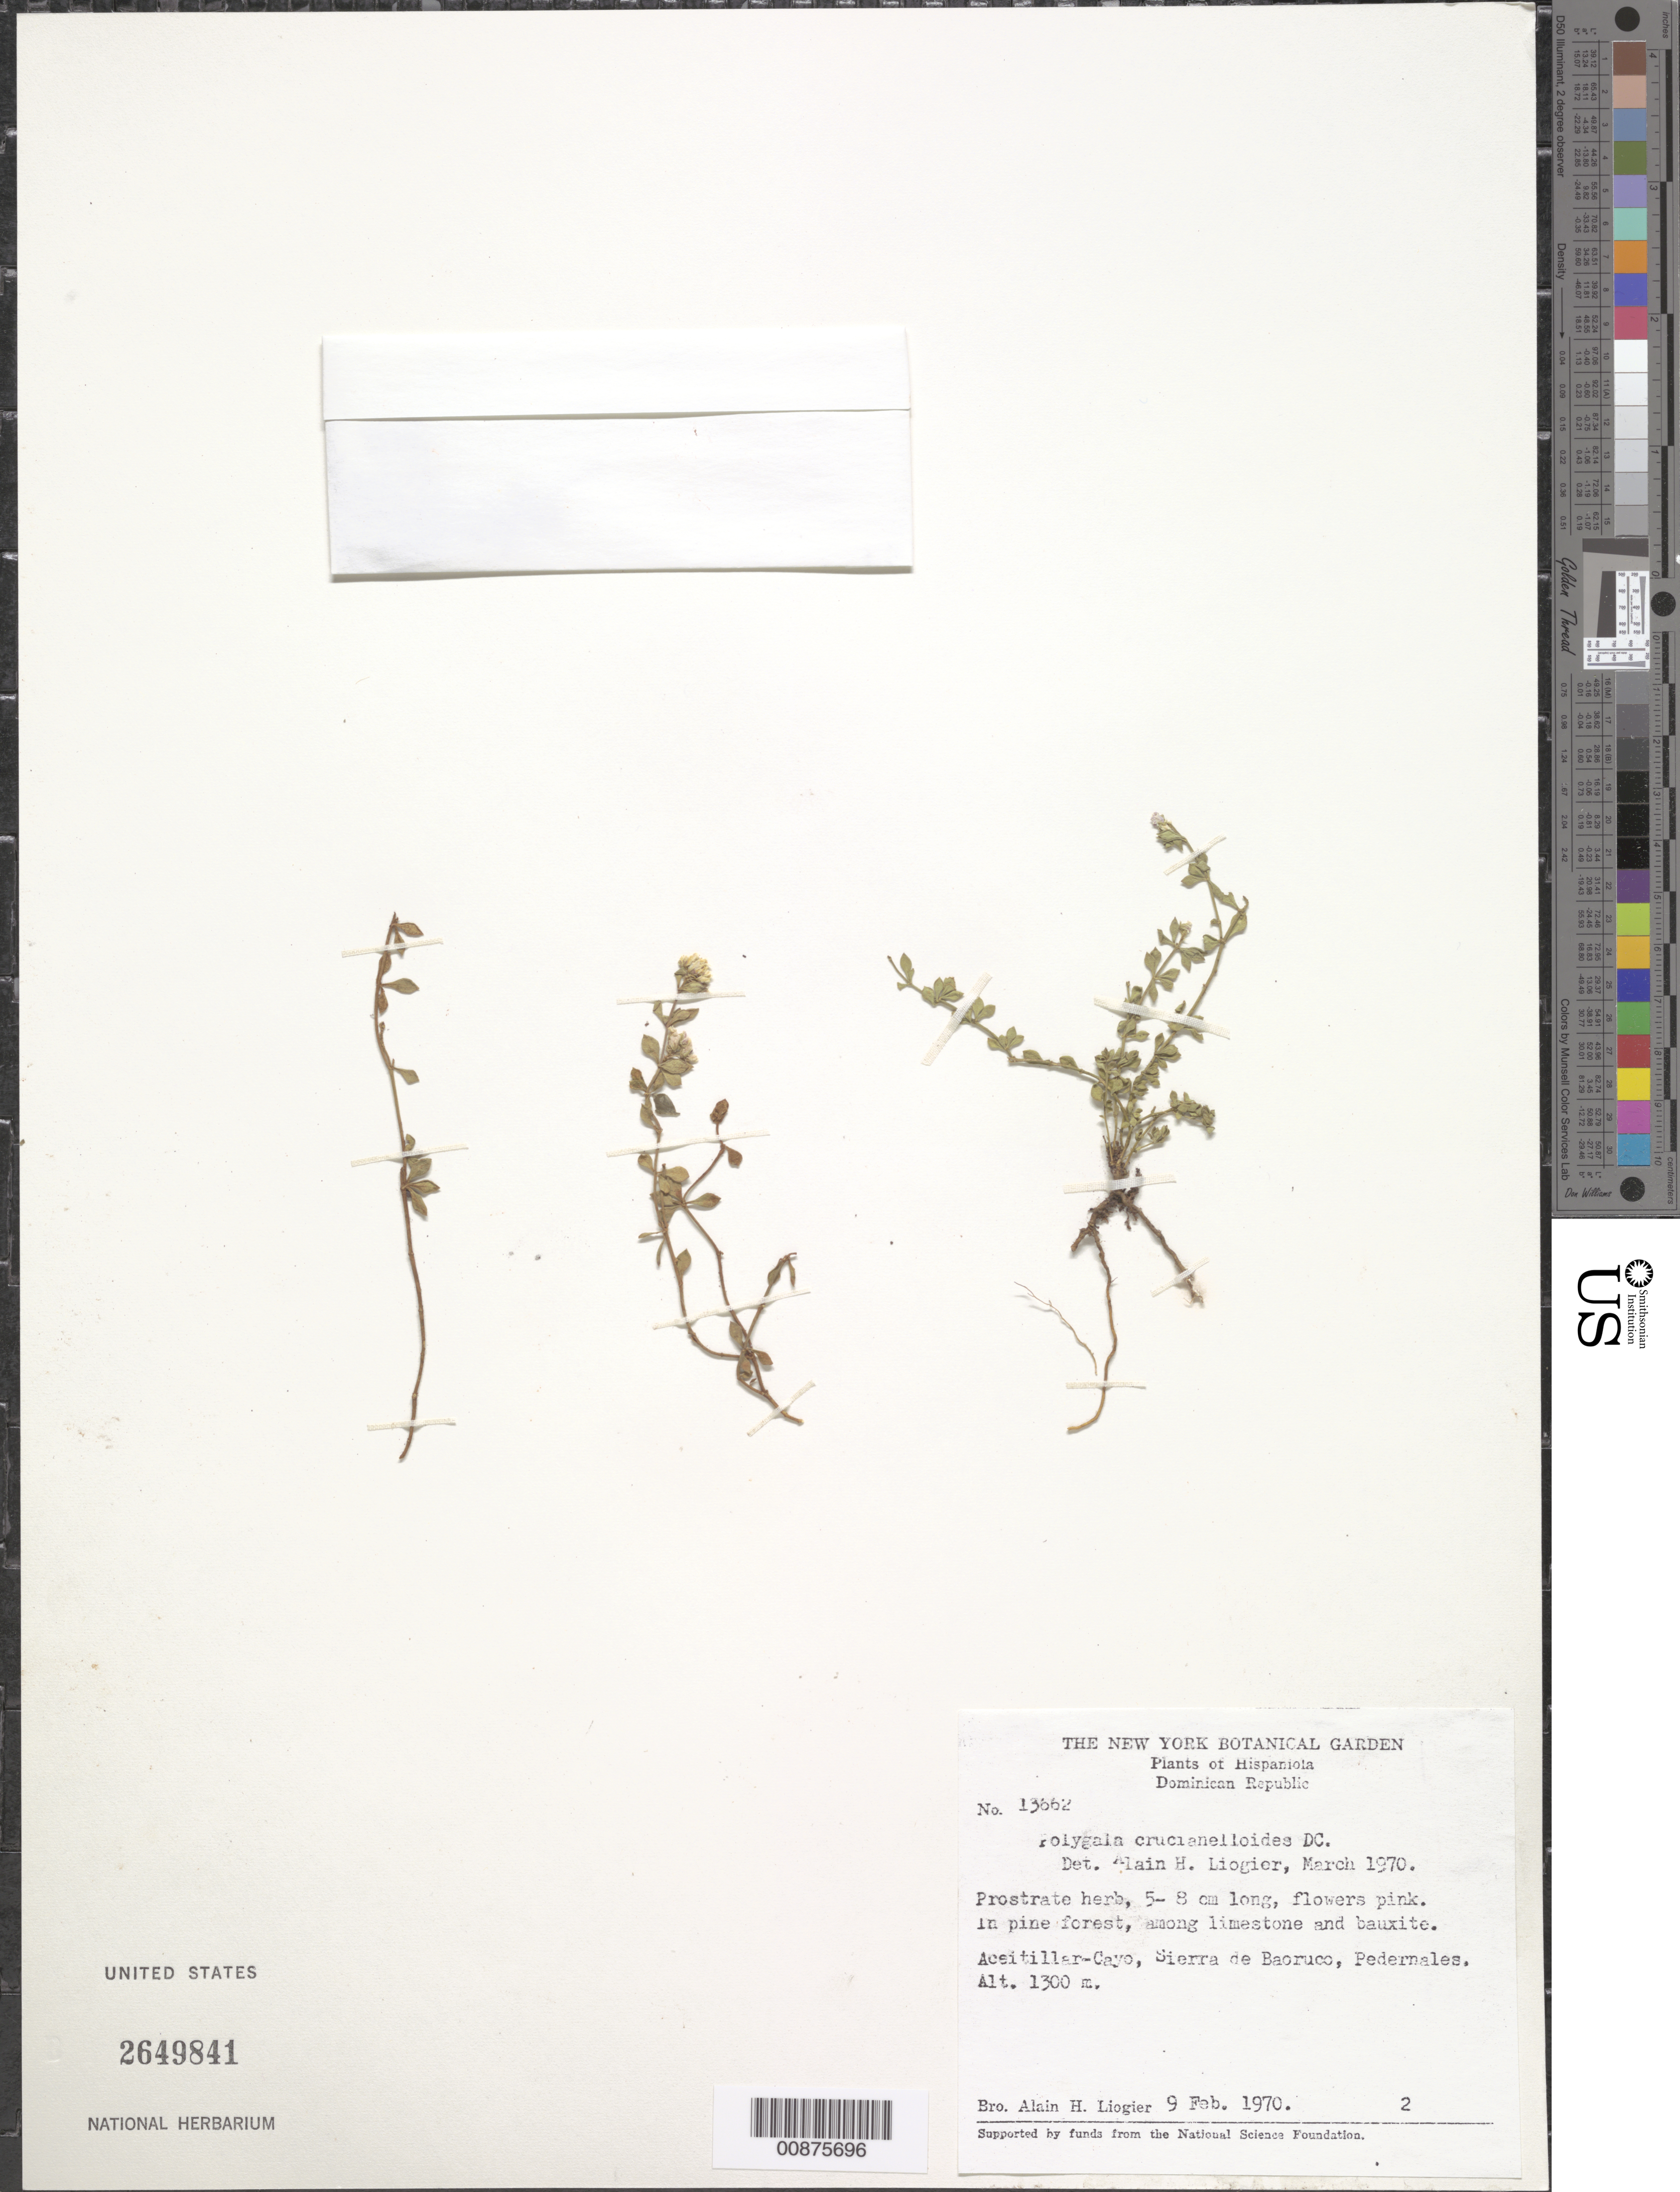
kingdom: Plantae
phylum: Tracheophyta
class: Magnoliopsida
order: Fabales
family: Polygalaceae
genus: Polygala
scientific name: Polygala crucianelloides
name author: DC.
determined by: Liogier, Alain H.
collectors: A. H. Liogier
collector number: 13662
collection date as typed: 09 Feb 1970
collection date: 1970-02-09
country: Dominican Republic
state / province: Pedernales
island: Hispaniola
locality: Aceitillar-Cayo, Sierra de Baoruco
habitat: In pine forest, among limestone and bauxite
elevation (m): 1300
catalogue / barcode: US 2649841